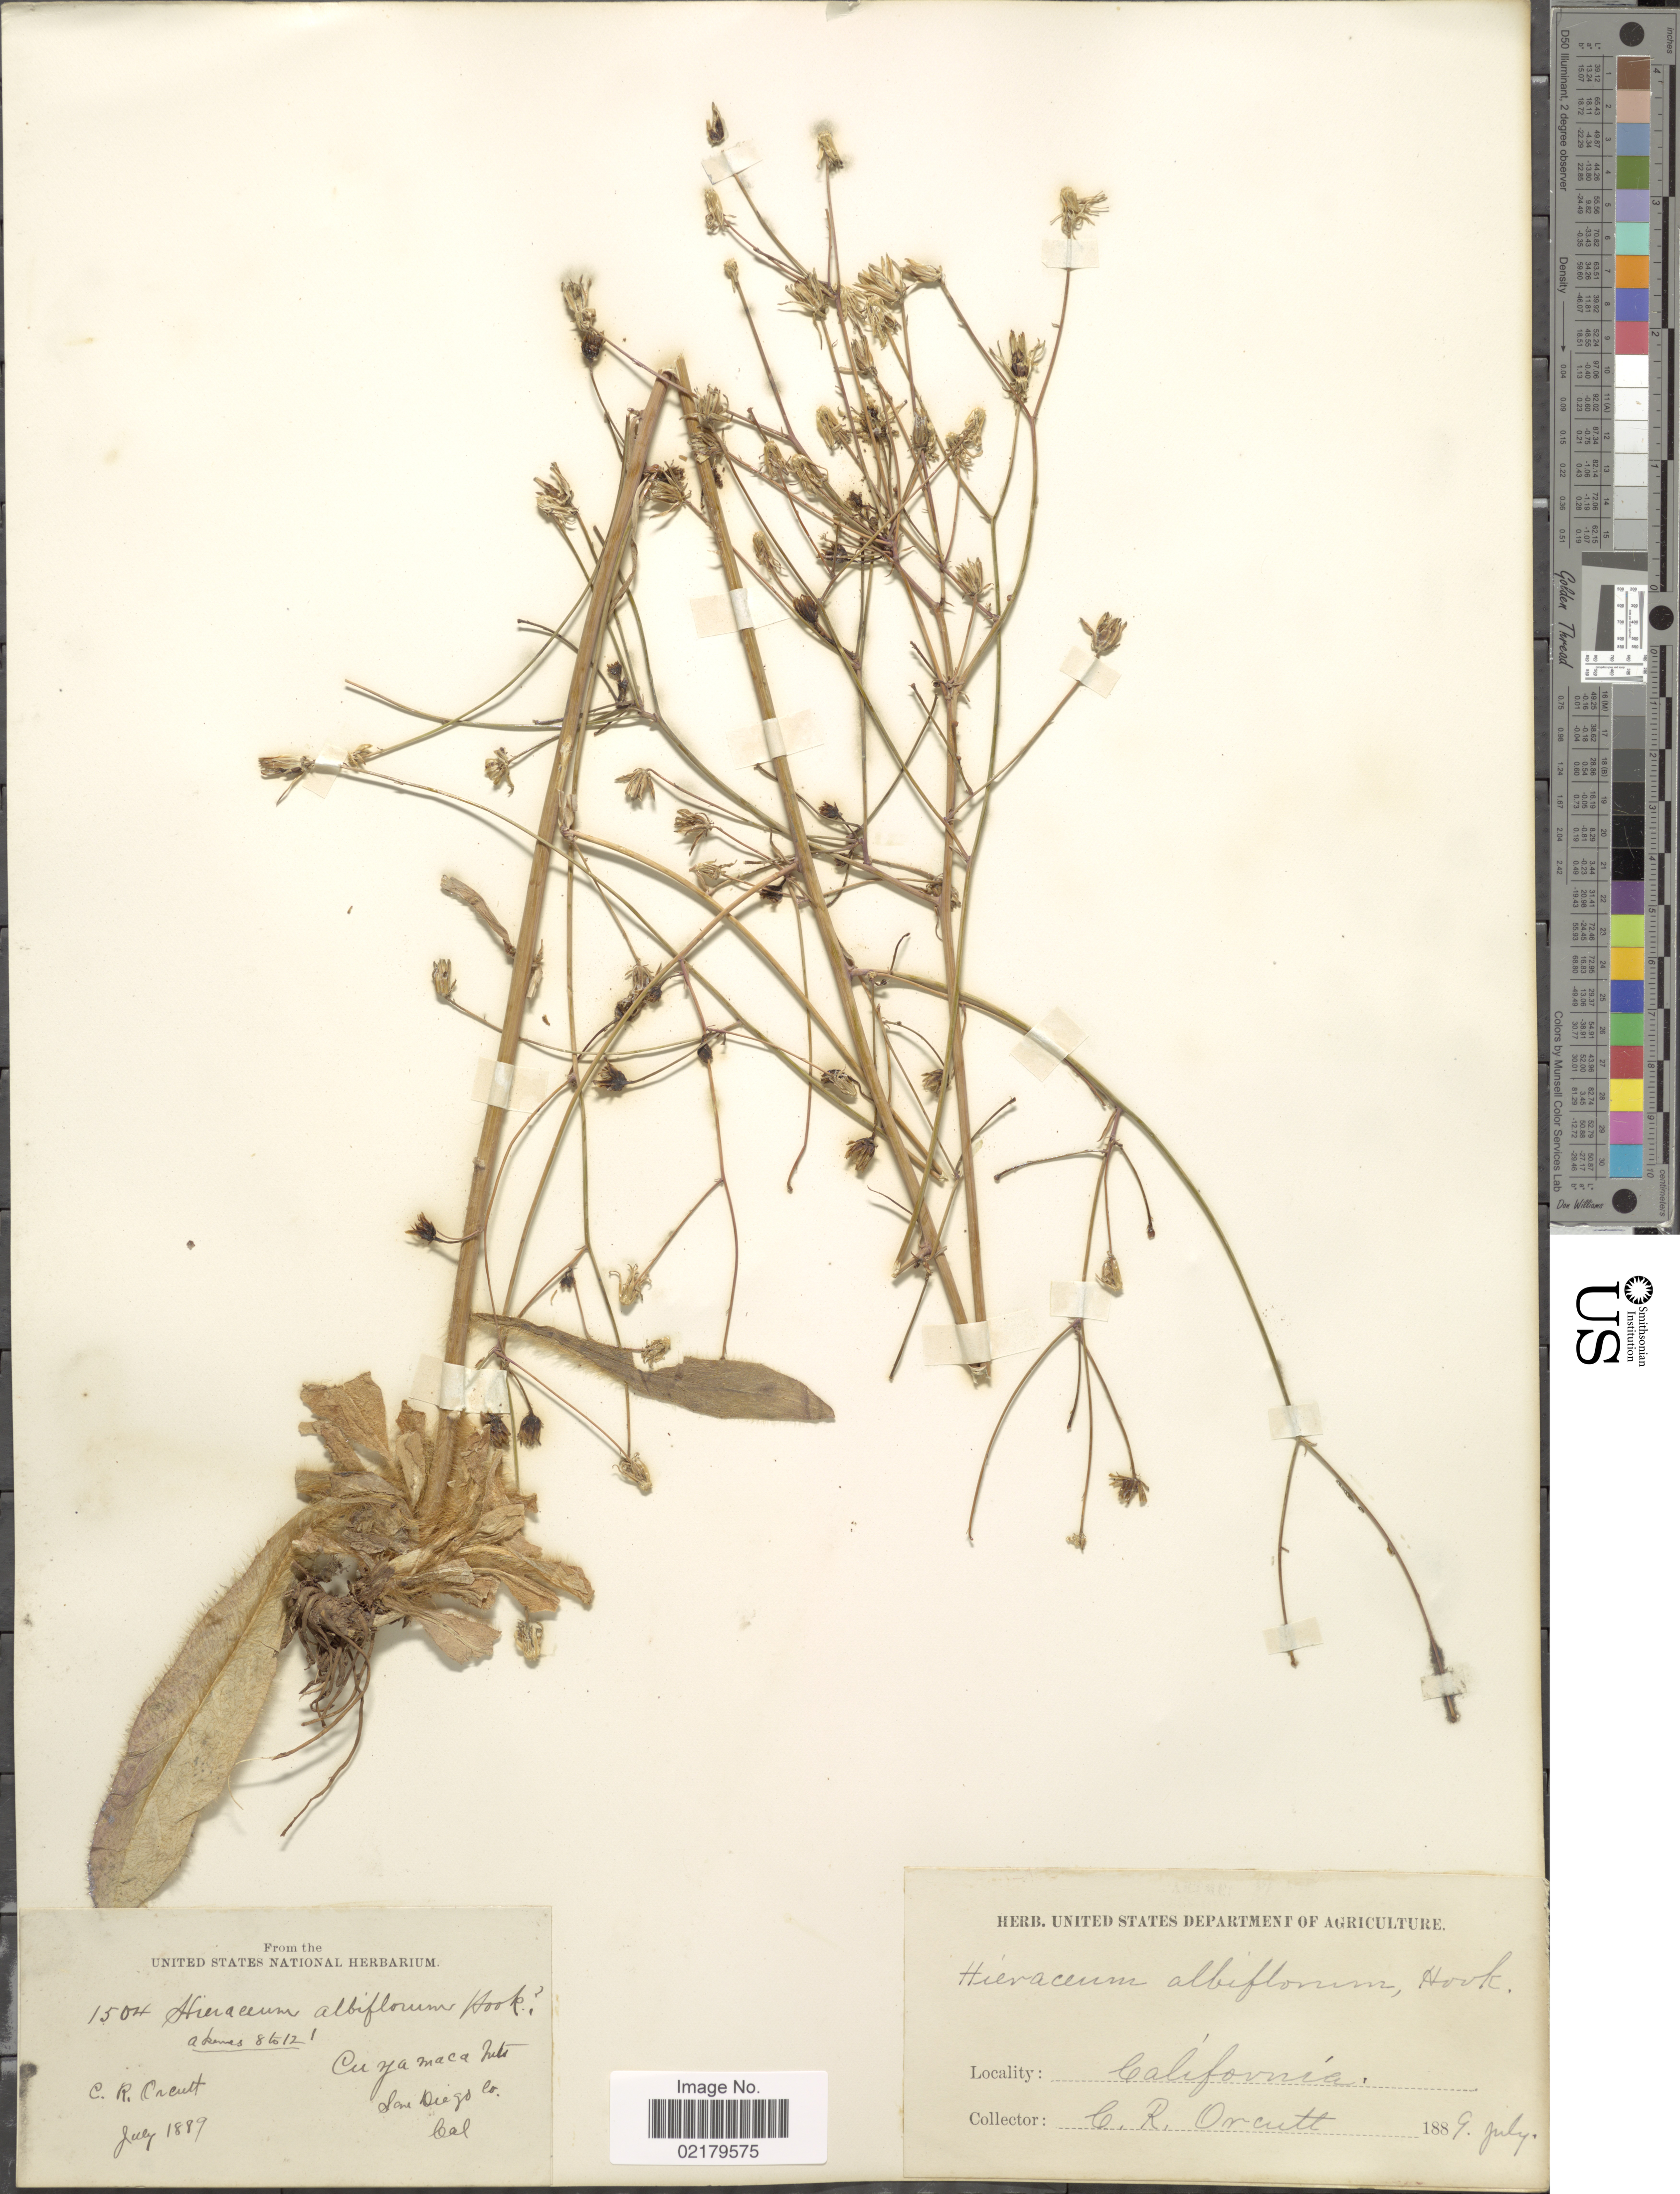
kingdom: Plantae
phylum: Tracheophyta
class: Magnoliopsida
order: Asterales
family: Asteraceae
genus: Hieracium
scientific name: Hieracium albiflorum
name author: Hook.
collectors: C. R. Orcutt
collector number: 1504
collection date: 1889-07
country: United States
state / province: California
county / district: San Diego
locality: Cuyamaca Mts, San Diego Co.